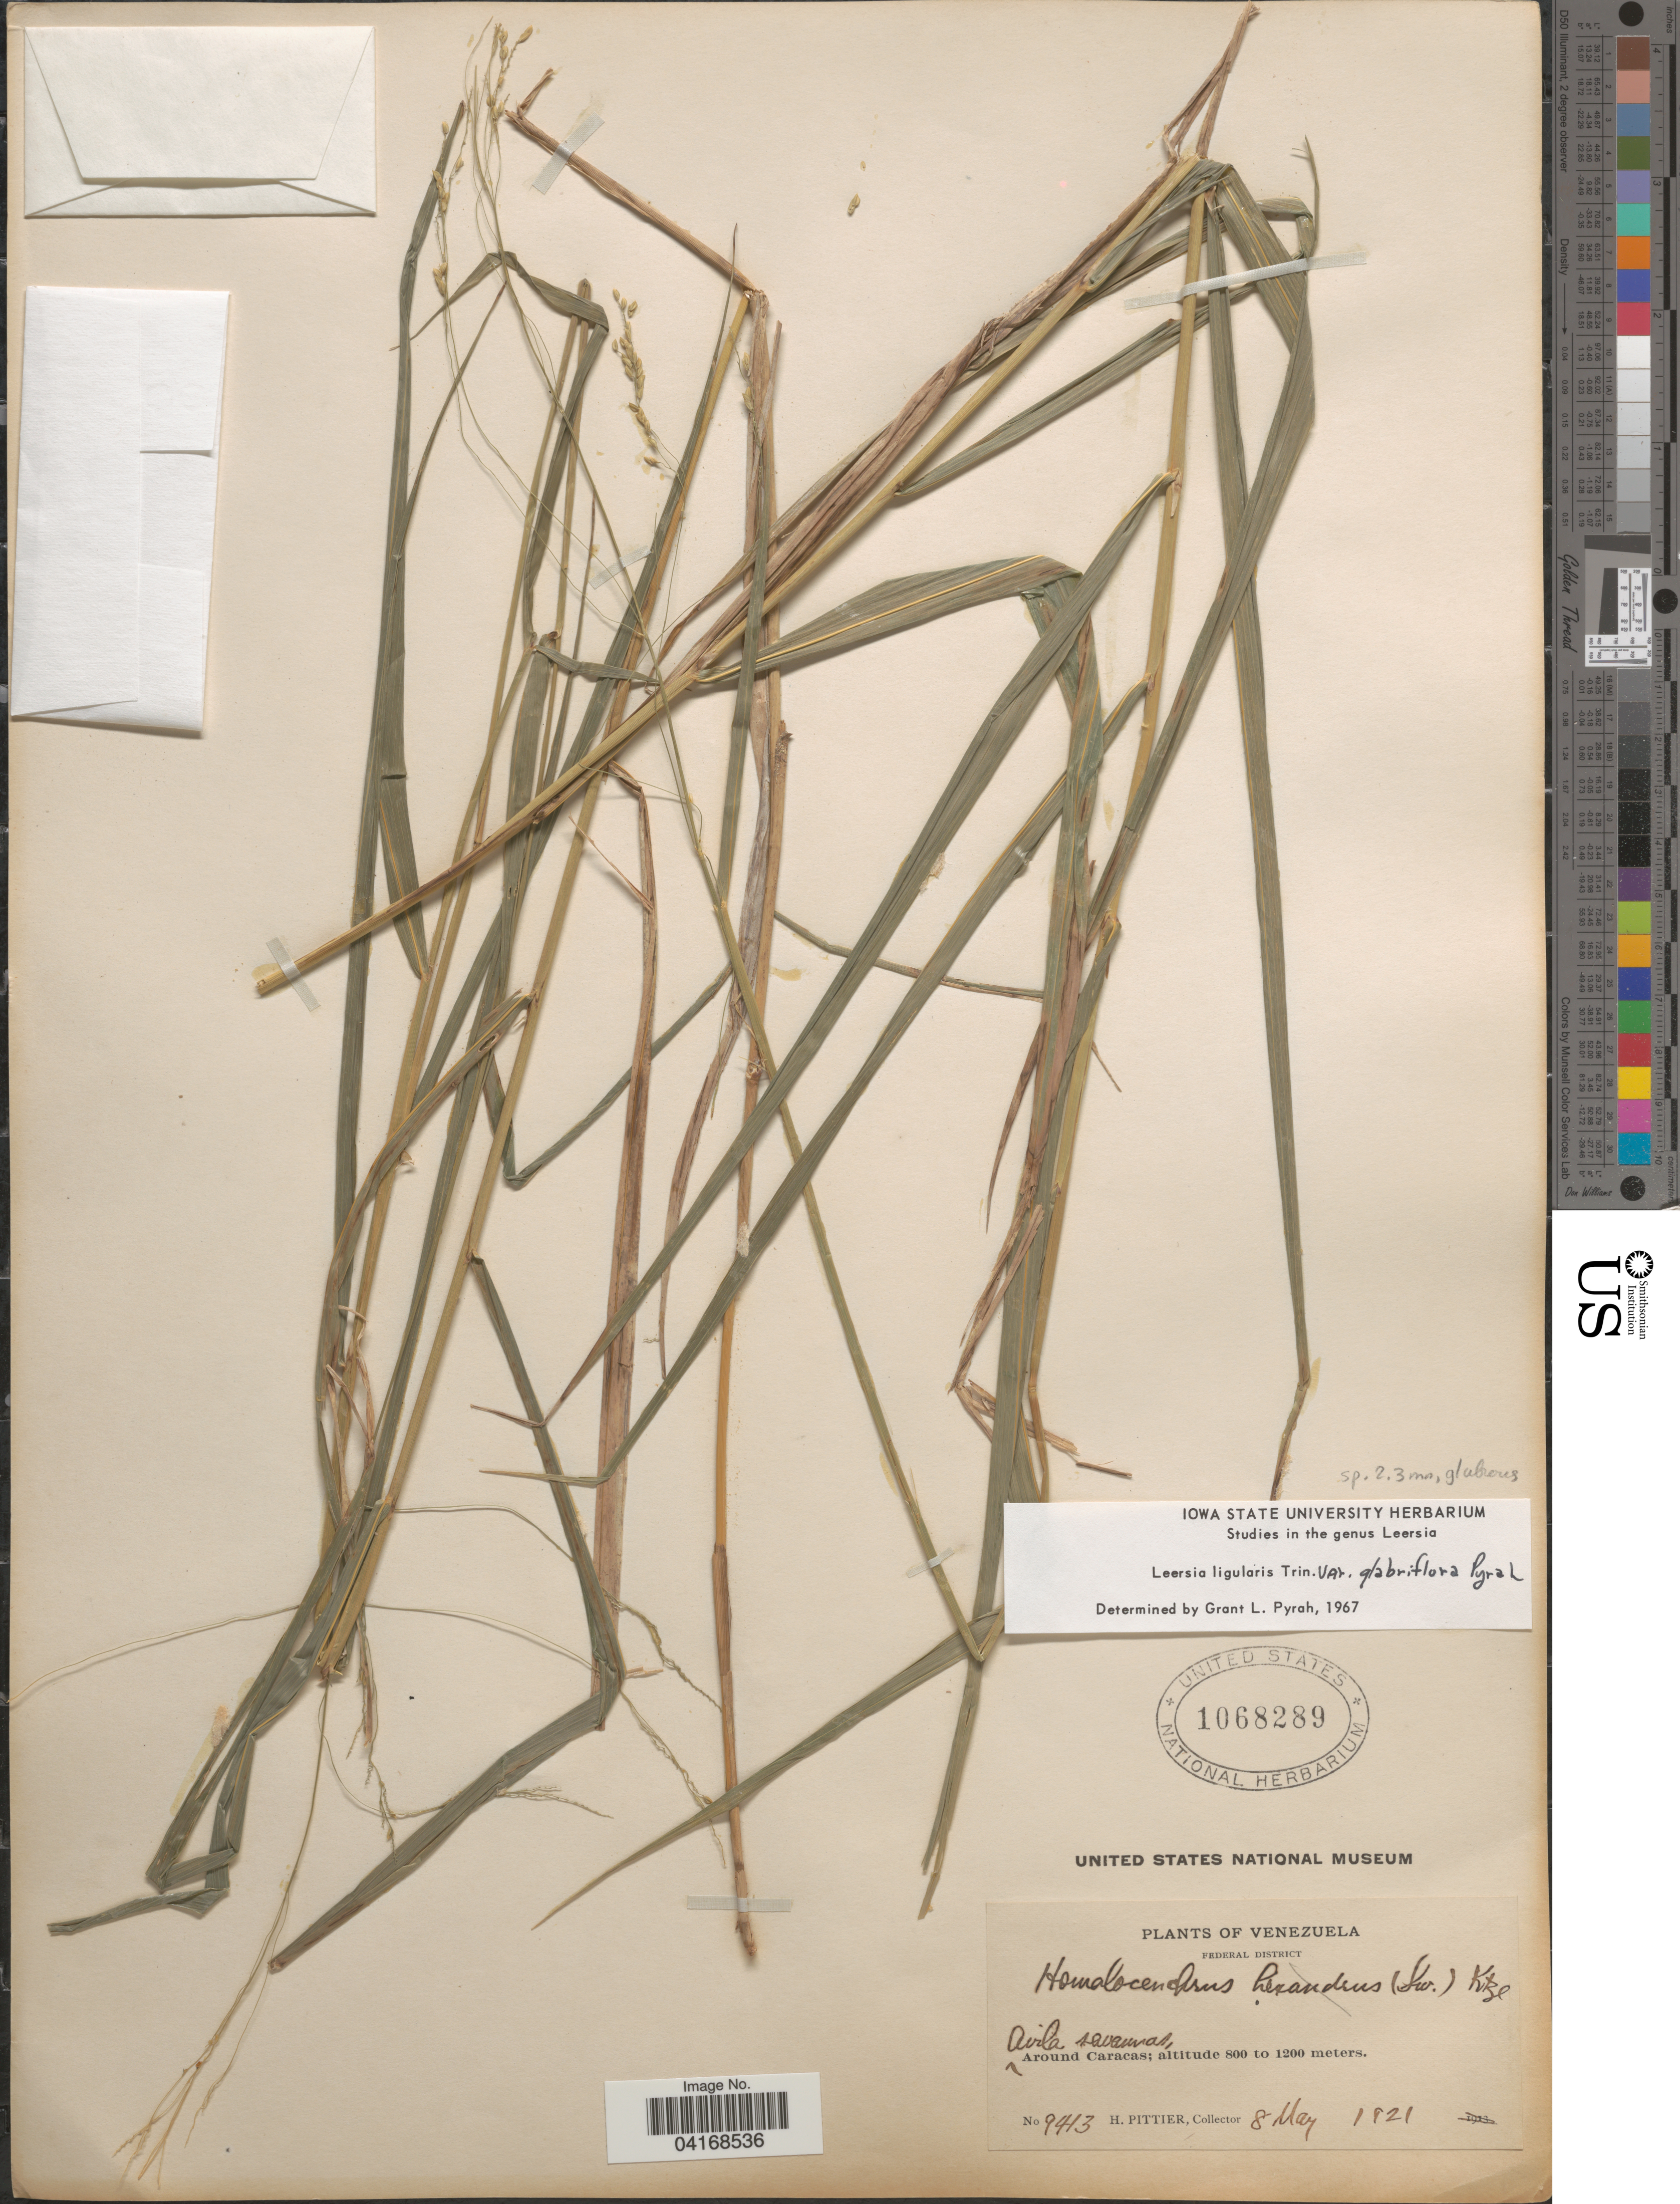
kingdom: Plantae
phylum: Tracheophyta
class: Liliopsida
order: Poales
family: Poaceae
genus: Leersia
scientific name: Leersia ligularis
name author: Trin.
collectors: H. F. Pittier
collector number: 9443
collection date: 1921-05-08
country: Venezuela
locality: Federal District. Avila savannas, around Caracas.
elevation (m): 800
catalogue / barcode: US 1068289